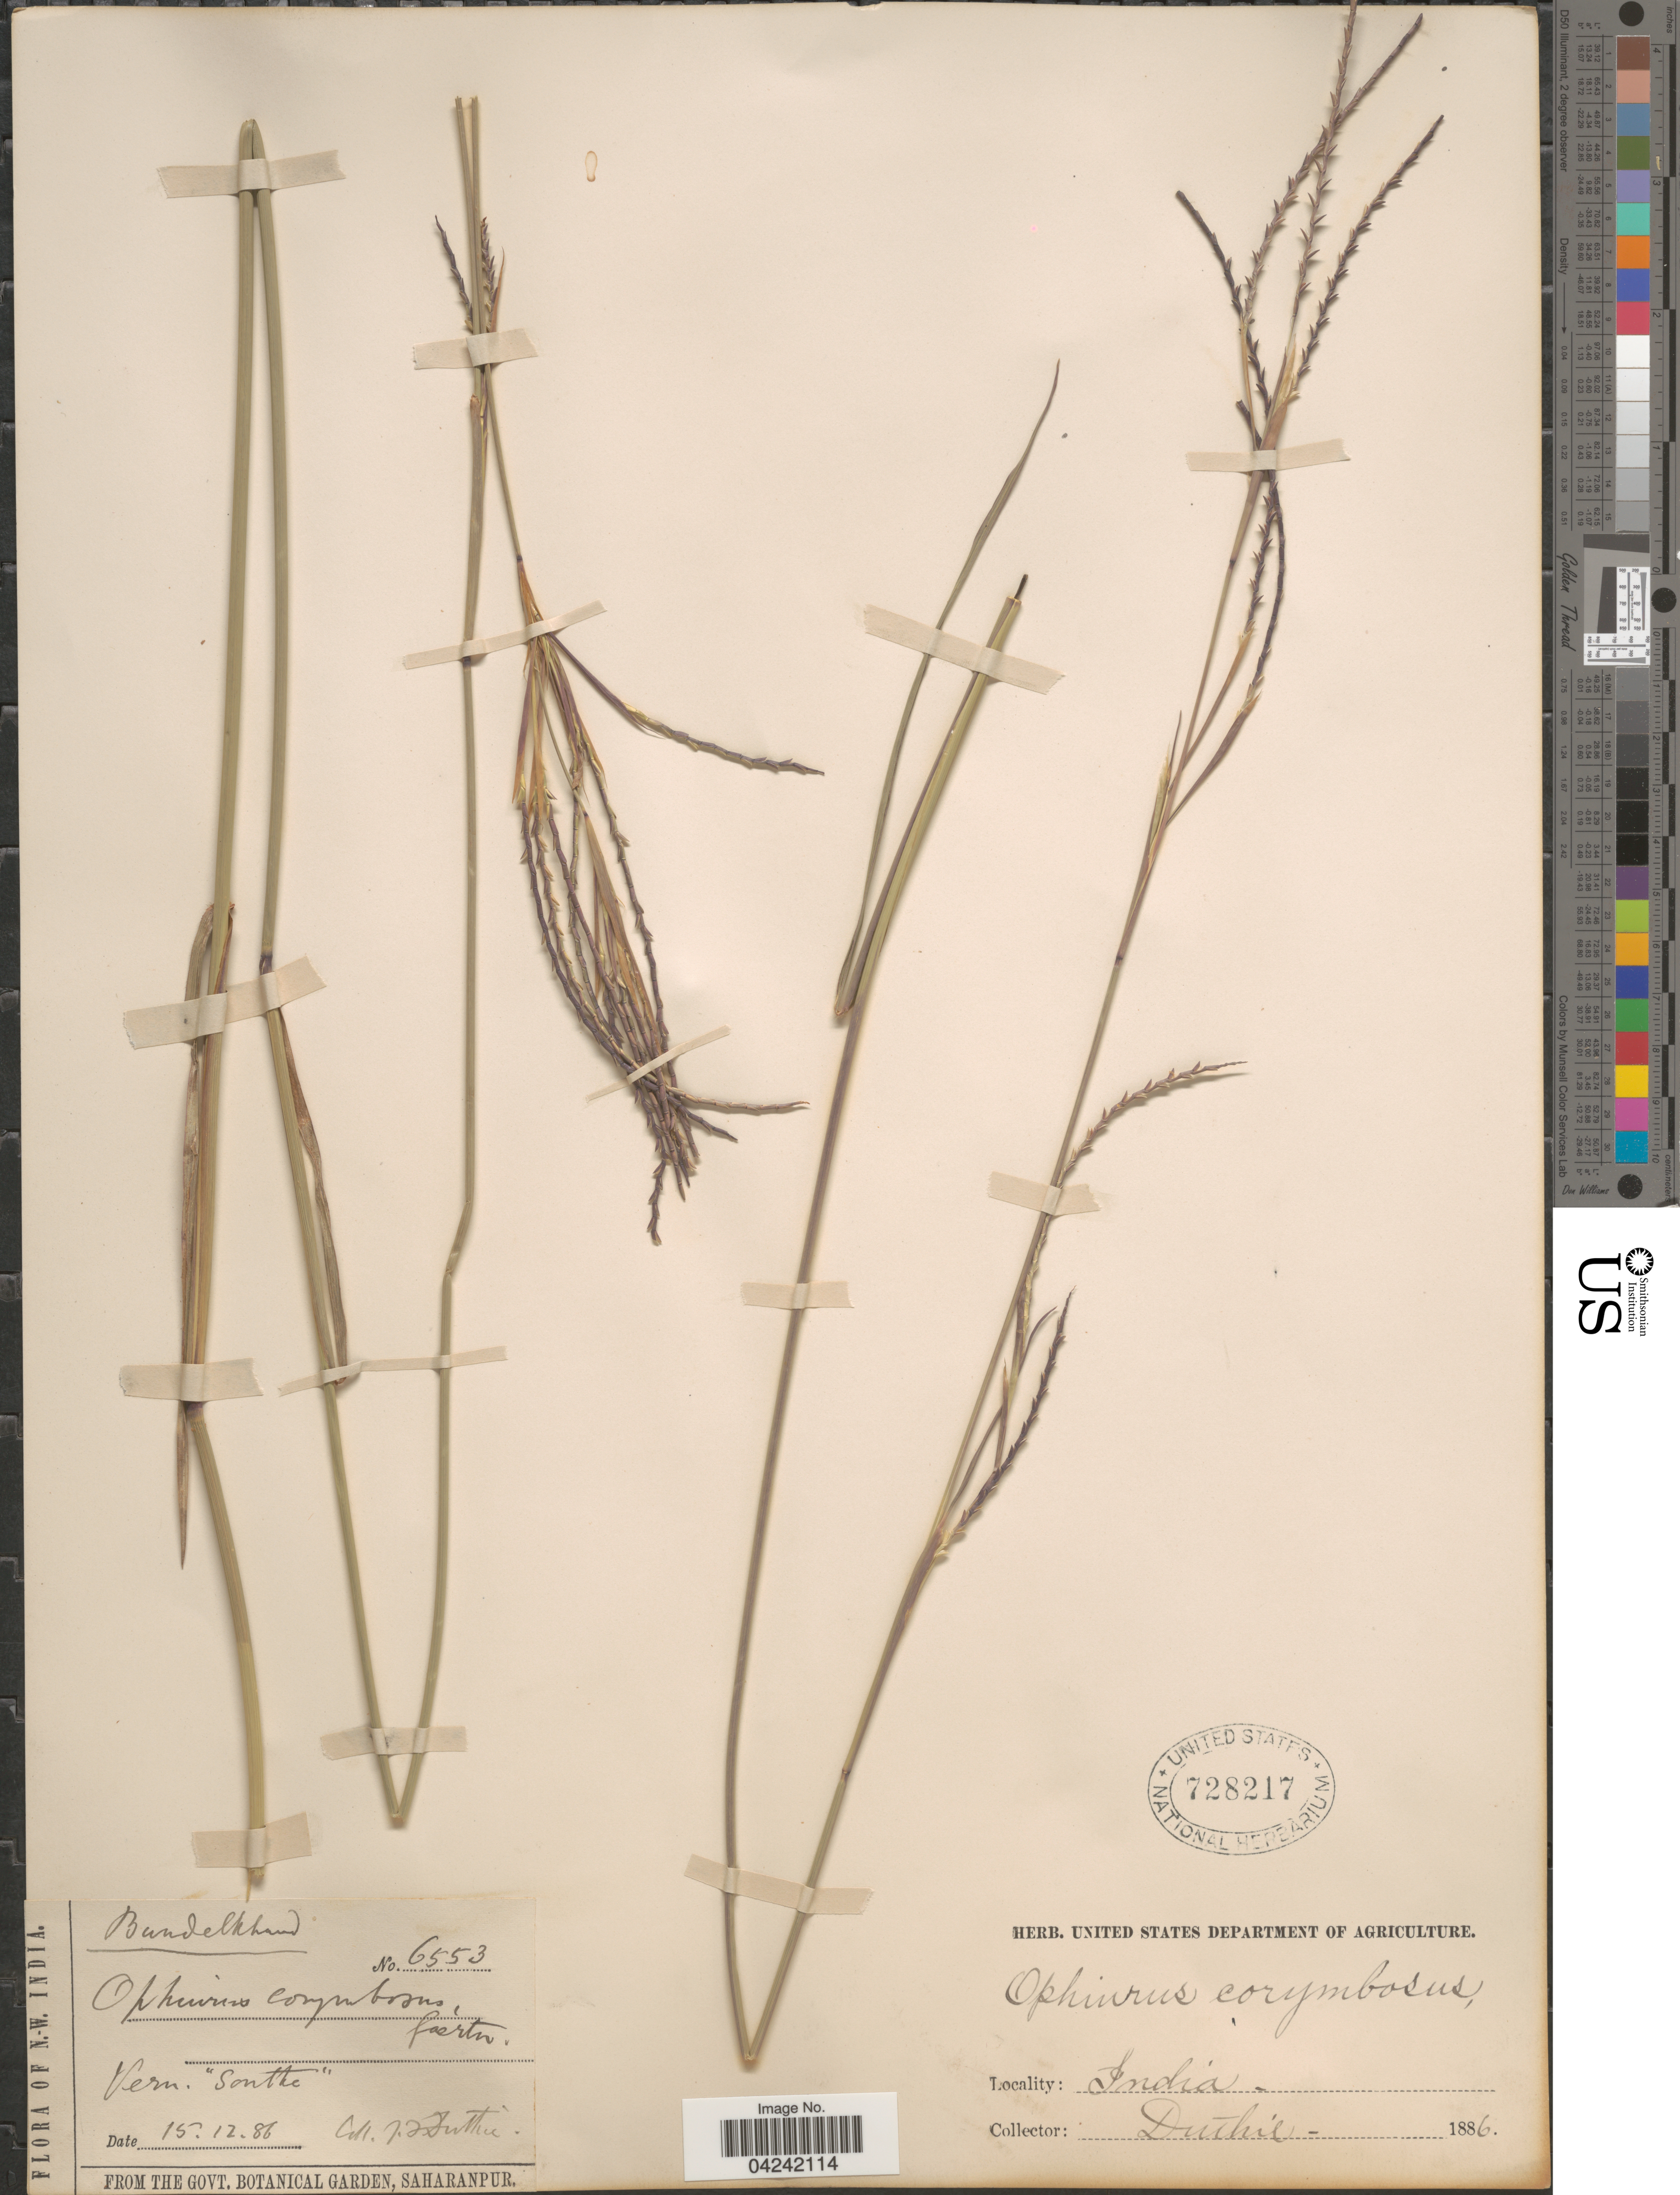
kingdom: Plantae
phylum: Tracheophyta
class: Liliopsida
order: Poales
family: Poaceae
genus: Ophiuros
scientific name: Ophiuros exaltatus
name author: (L.) Kuntze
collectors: J. F. Duthie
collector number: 6553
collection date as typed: Transcribed d/m/y: 15/12/86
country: India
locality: N.W. India. Bundelkhand.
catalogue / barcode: US 728217